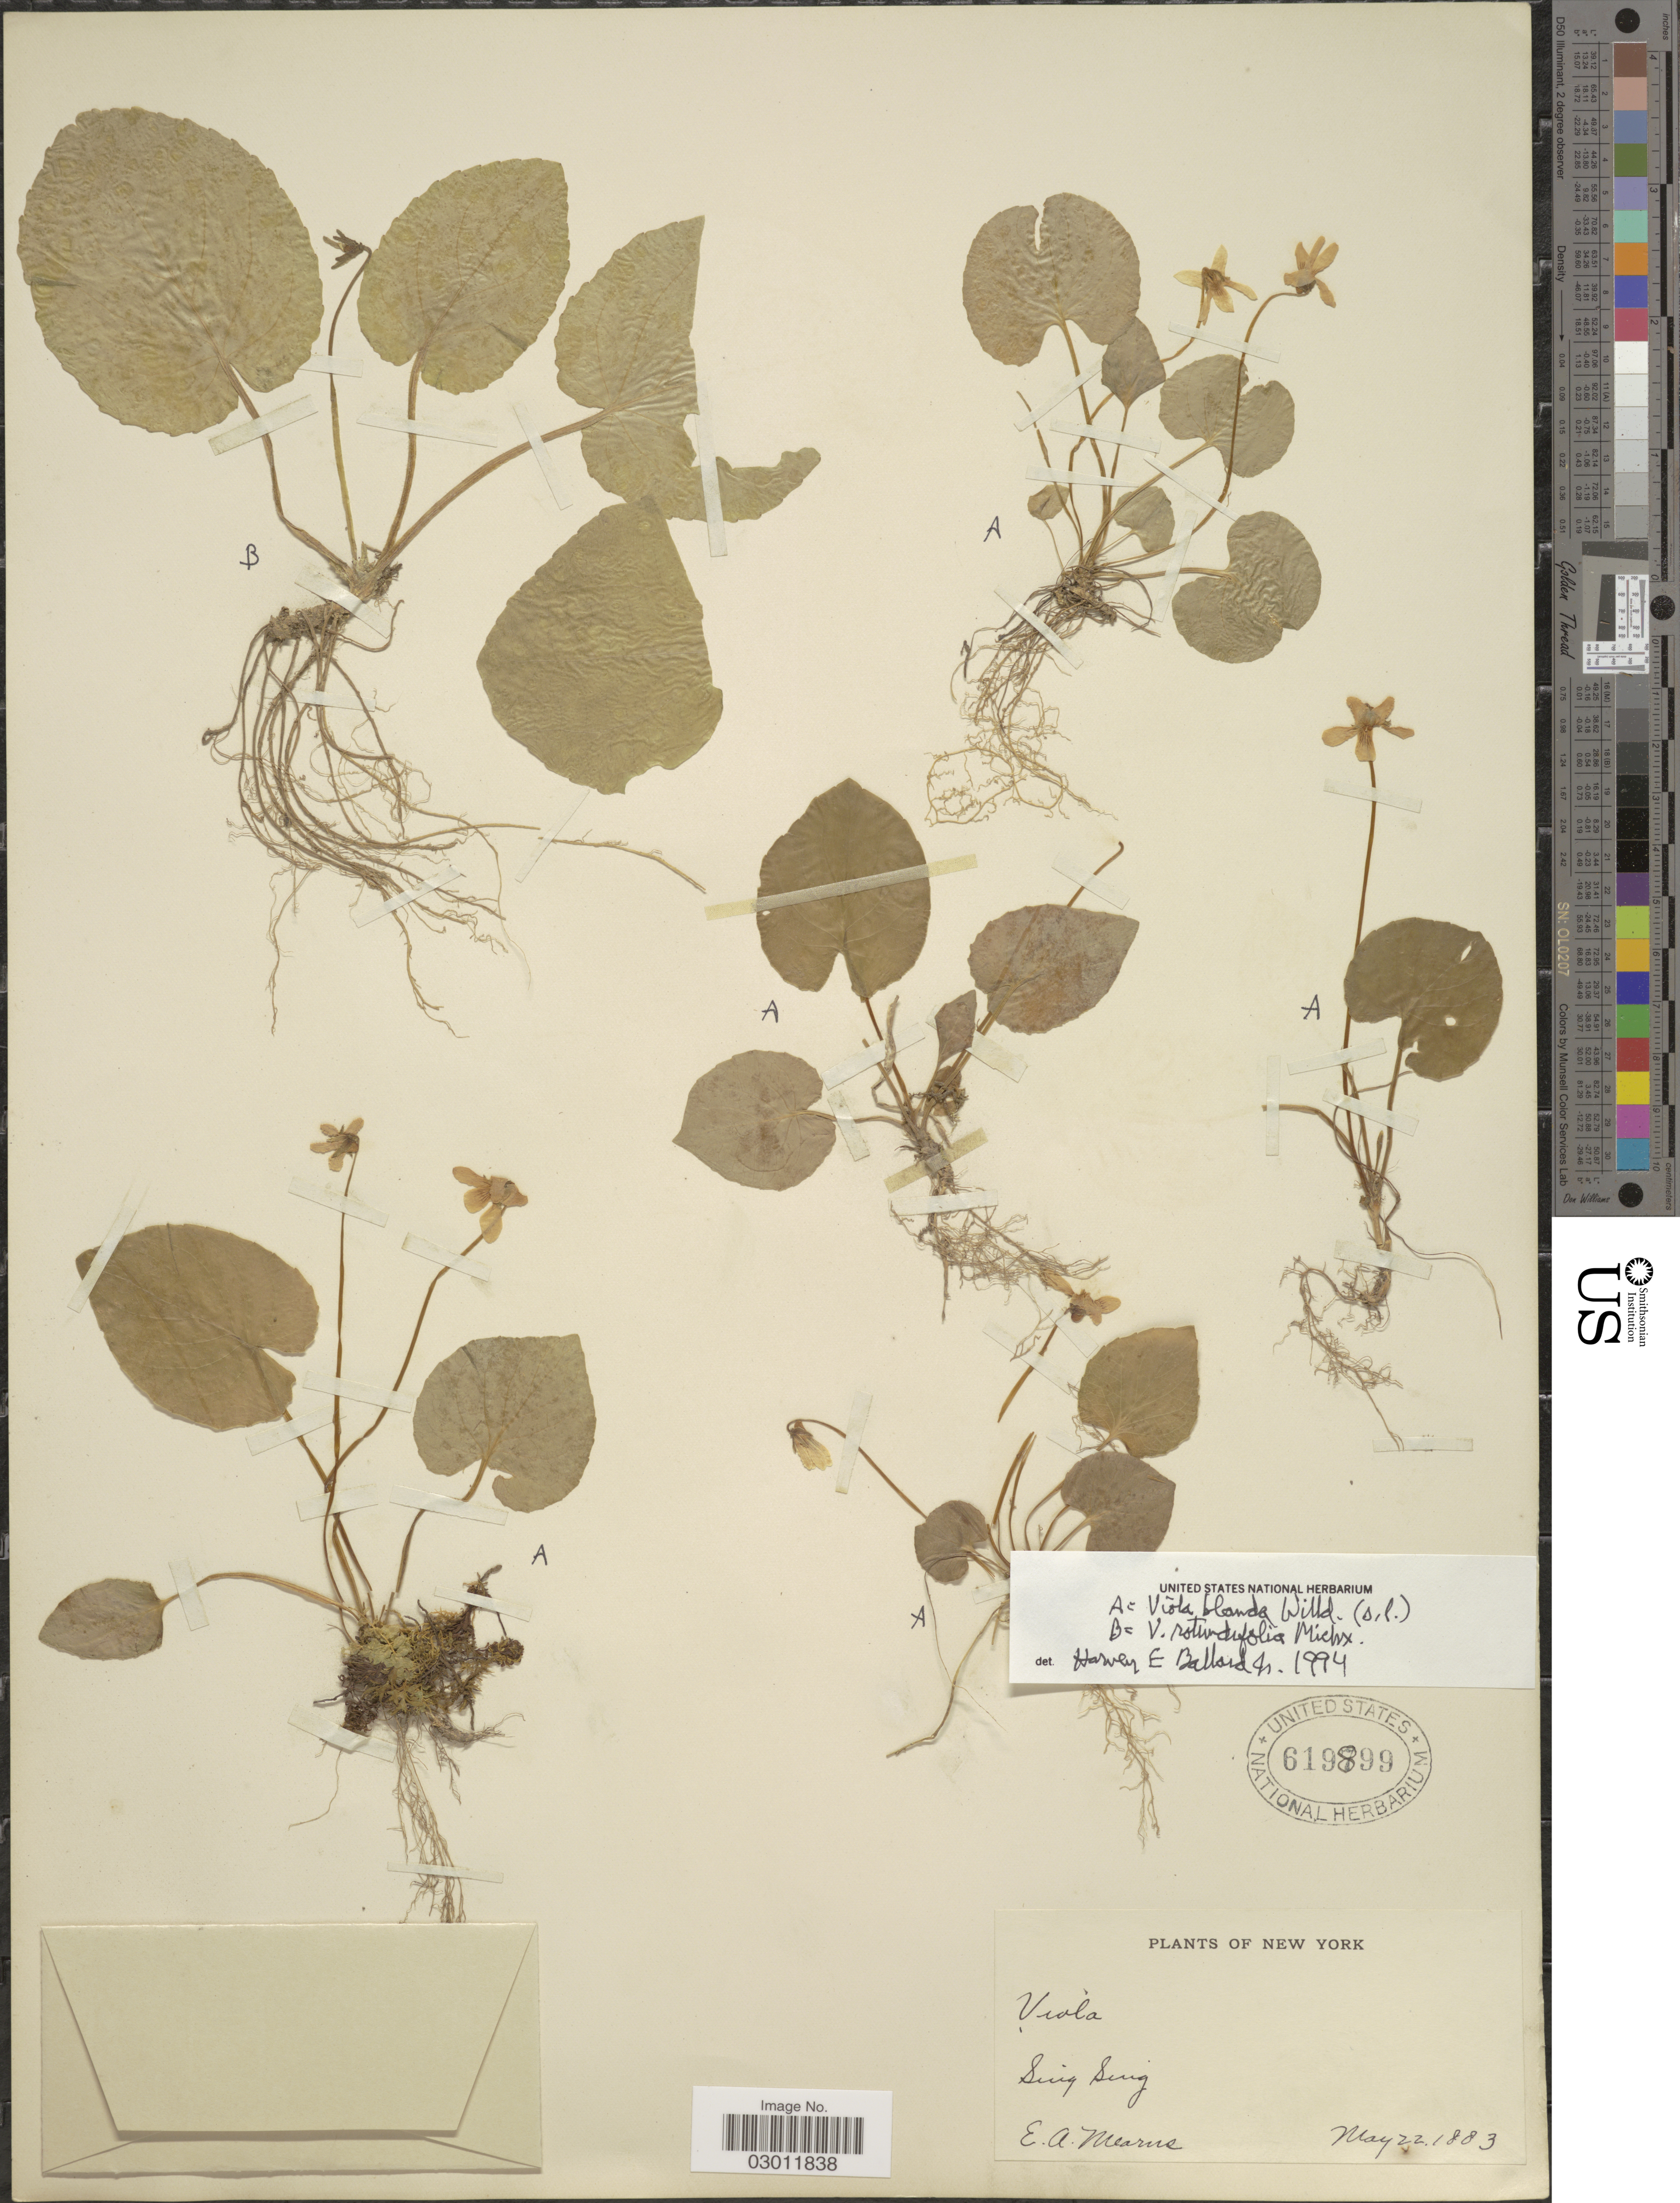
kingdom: Plantae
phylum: Tracheophyta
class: Magnoliopsida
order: Malpighiales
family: Violaceae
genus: Viola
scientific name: Viola blanda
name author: Willd.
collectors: E. A. Mearns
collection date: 1883-05-22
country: United States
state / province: New York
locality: Sing Sing.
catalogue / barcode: US 619899